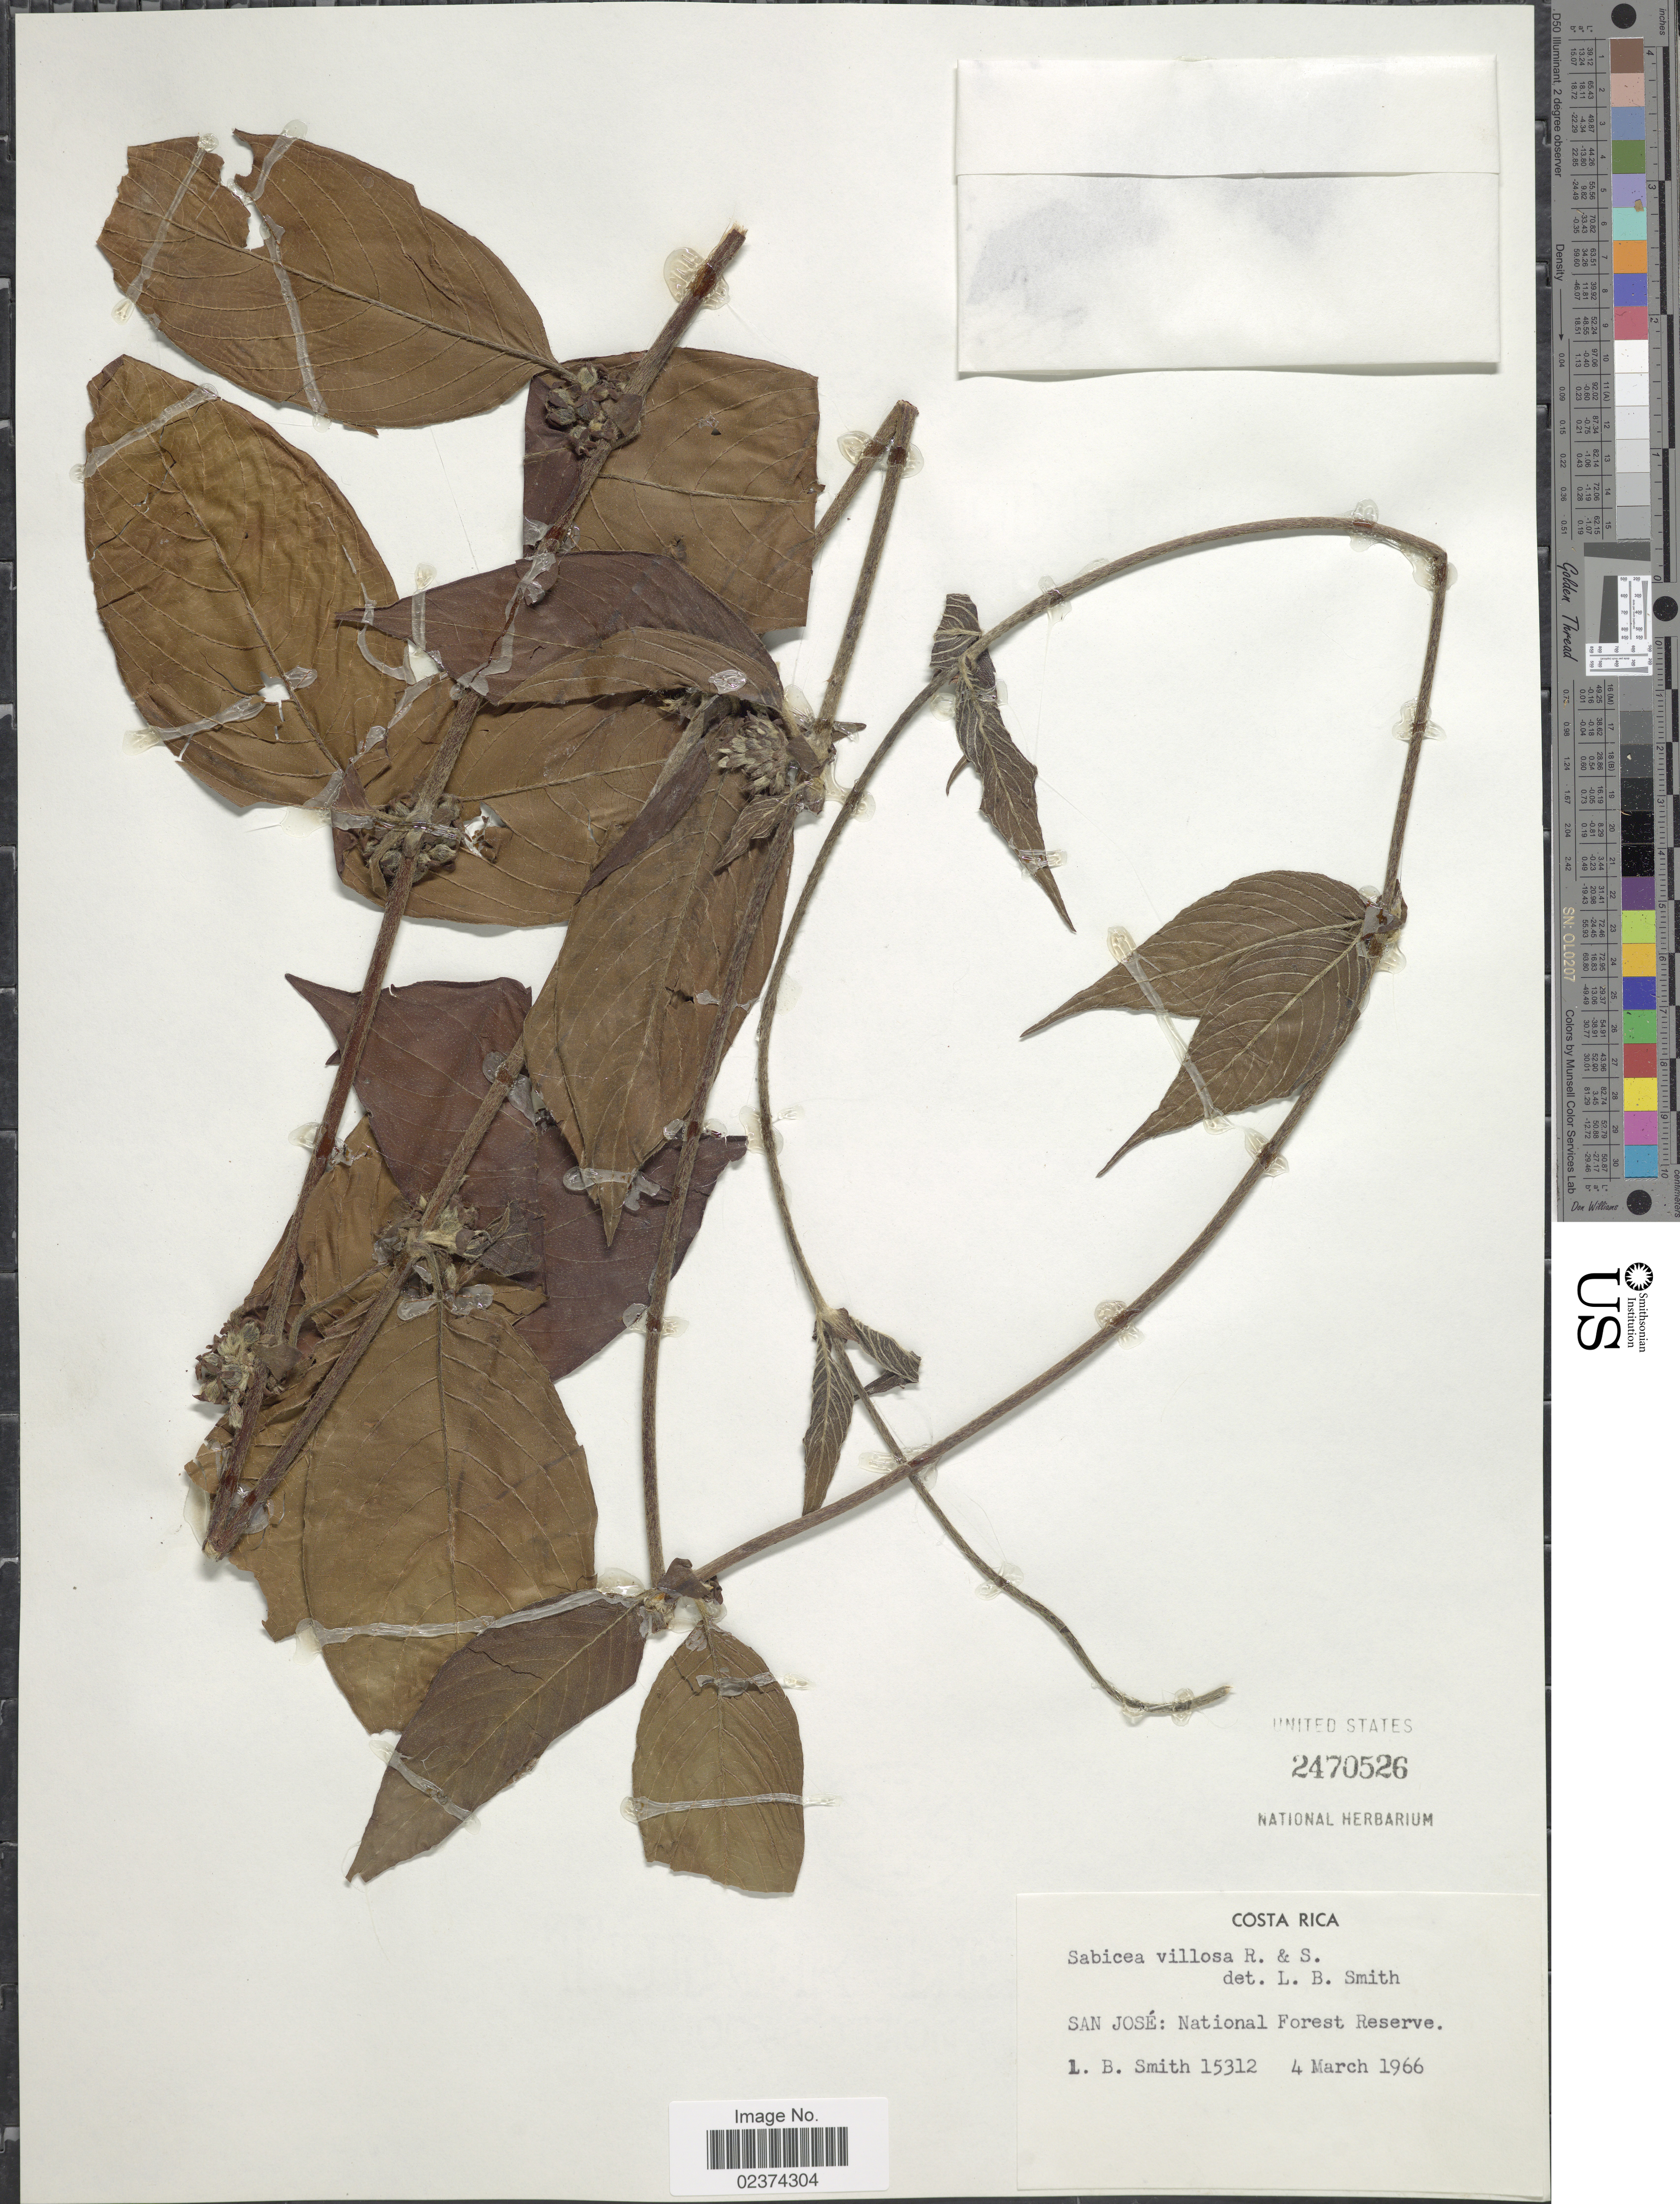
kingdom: Plantae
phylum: Tracheophyta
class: Magnoliopsida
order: Gentianales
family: Rubiaceae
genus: Sabicea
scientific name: Sabicea hirsuta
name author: Kunth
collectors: L. Smith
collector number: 15312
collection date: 1966-03-04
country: Costa Rica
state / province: San José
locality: San José: National Forest Reserve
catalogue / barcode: US 2470526